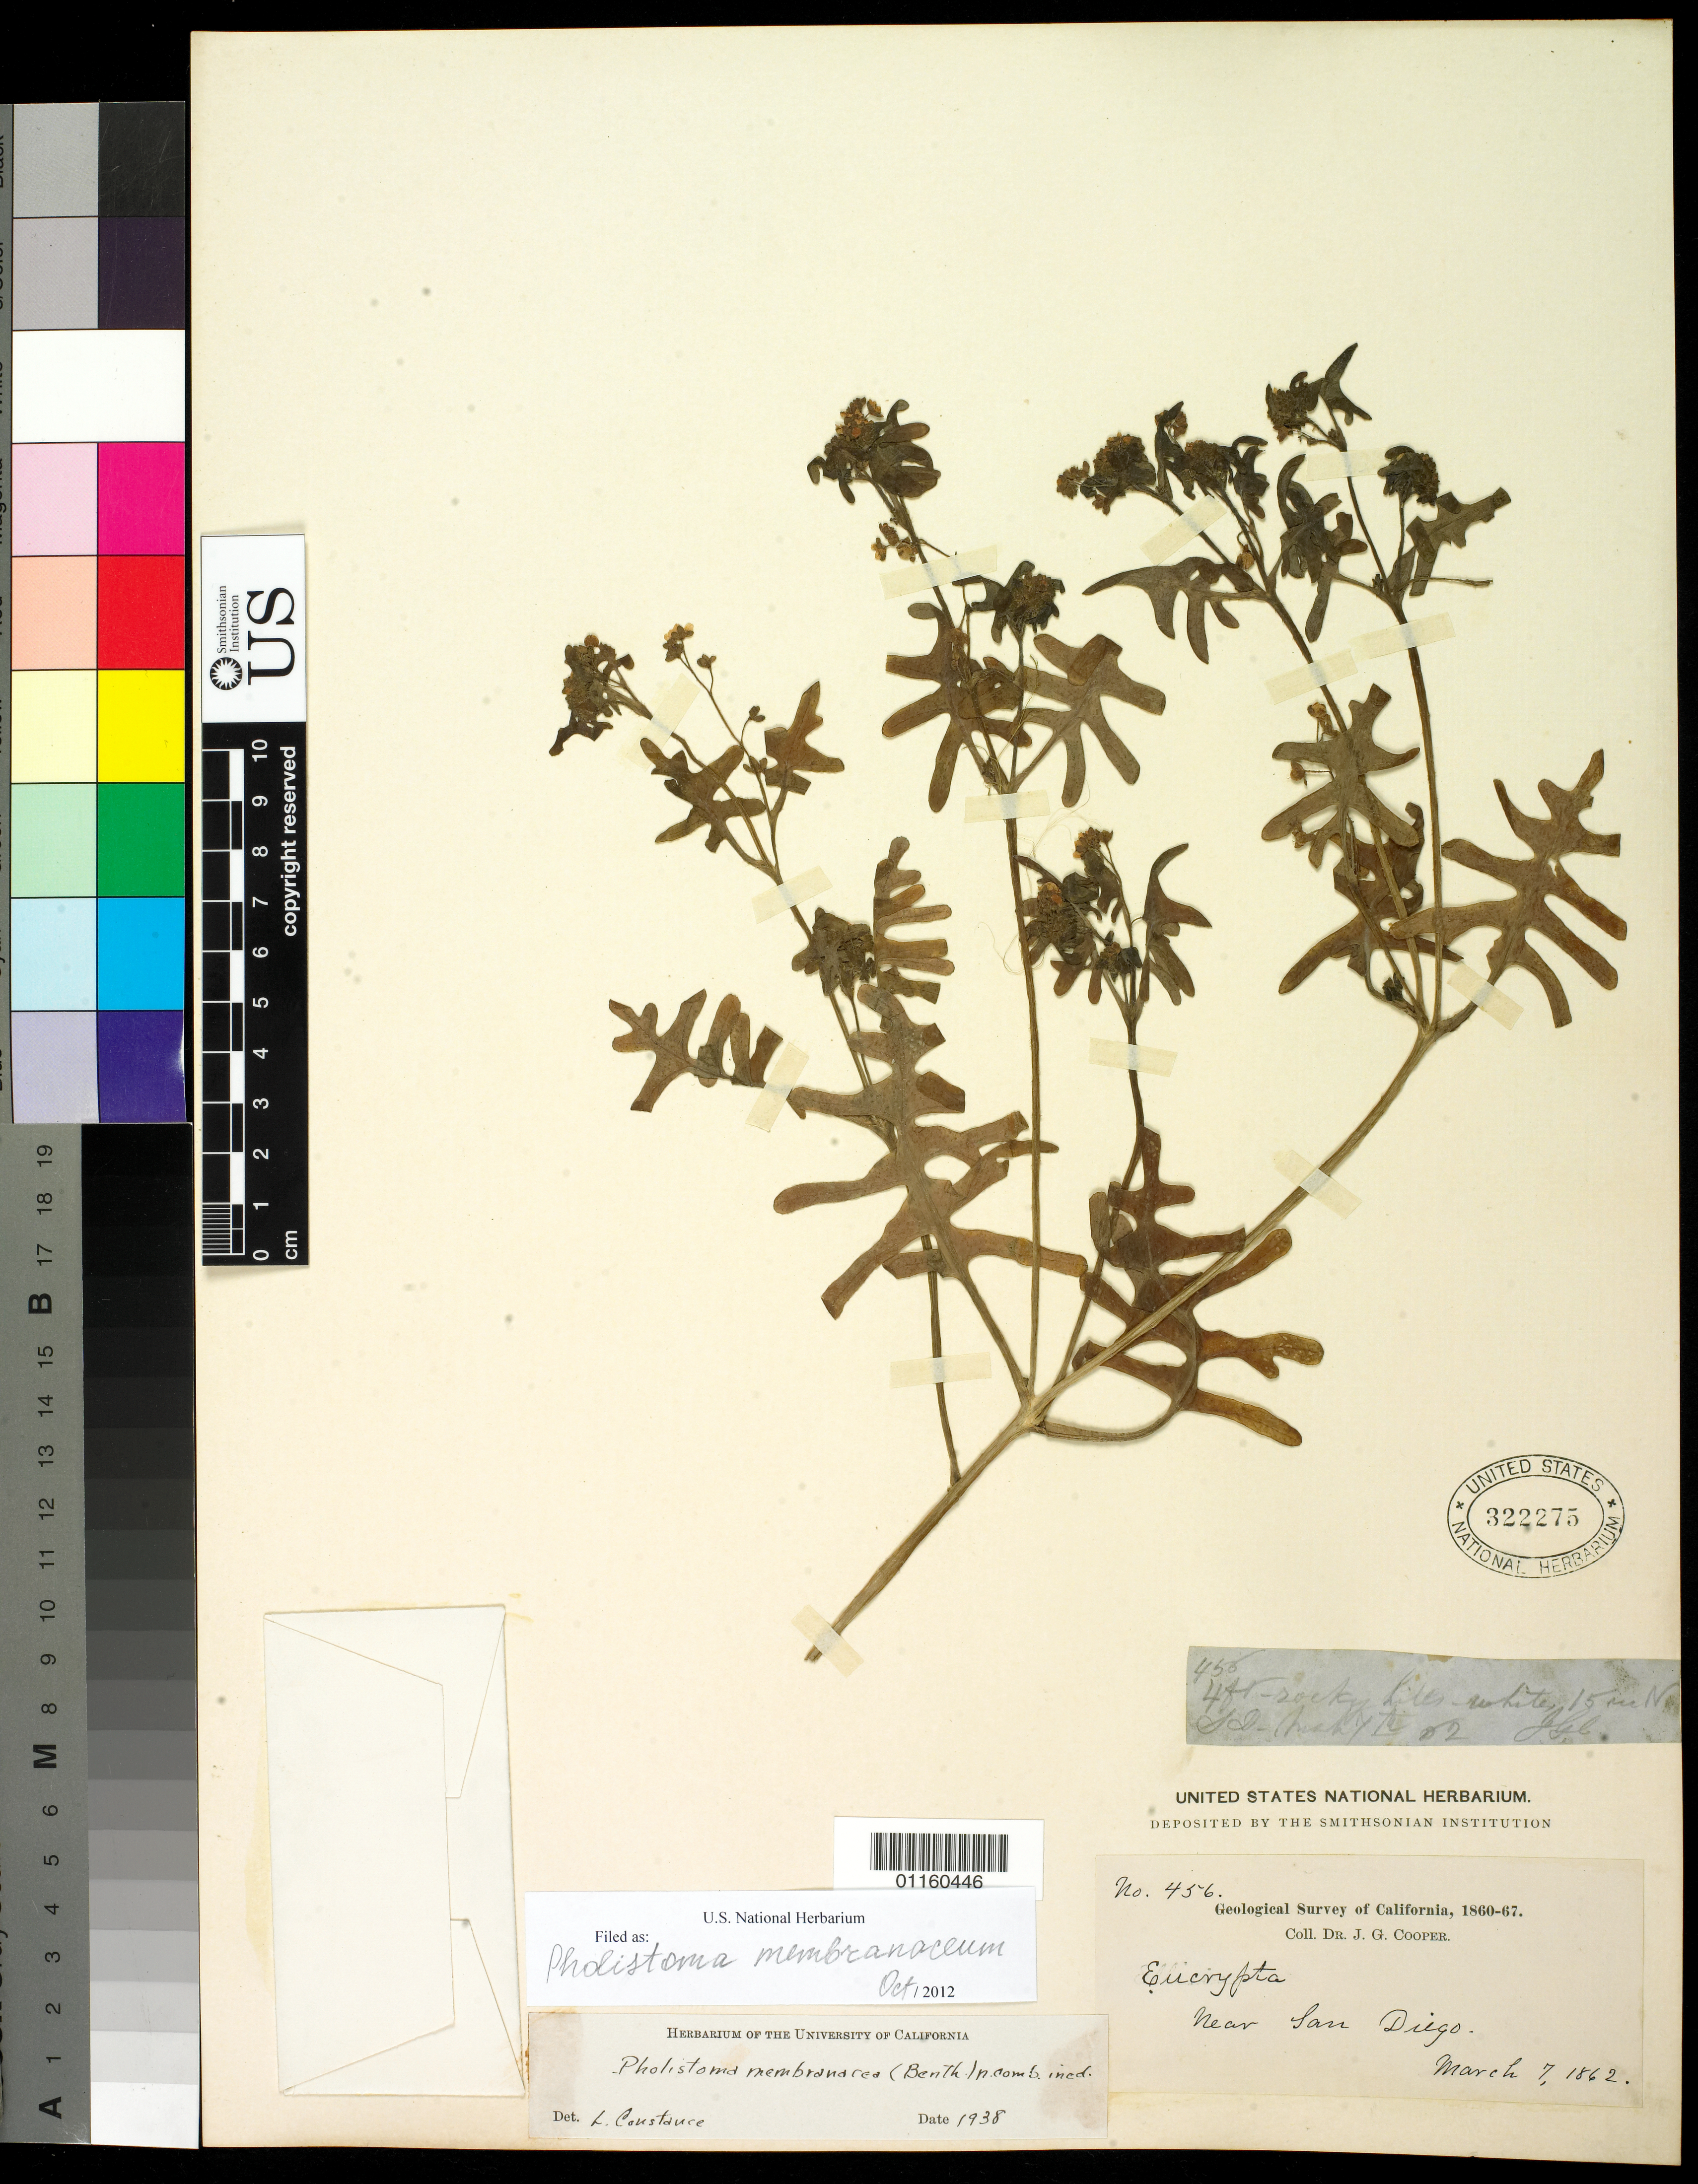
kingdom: Plantae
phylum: Tracheophyta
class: Magnoliopsida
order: Boraginales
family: Hydrophyllaceae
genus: Pholistoma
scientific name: Pholistoma membranaceum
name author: (Benth.) Constance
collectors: J. G. Cooper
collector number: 456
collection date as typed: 7 Mar 1862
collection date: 1862-03-07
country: United States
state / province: California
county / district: San Diego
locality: San Diego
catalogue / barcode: US 322275